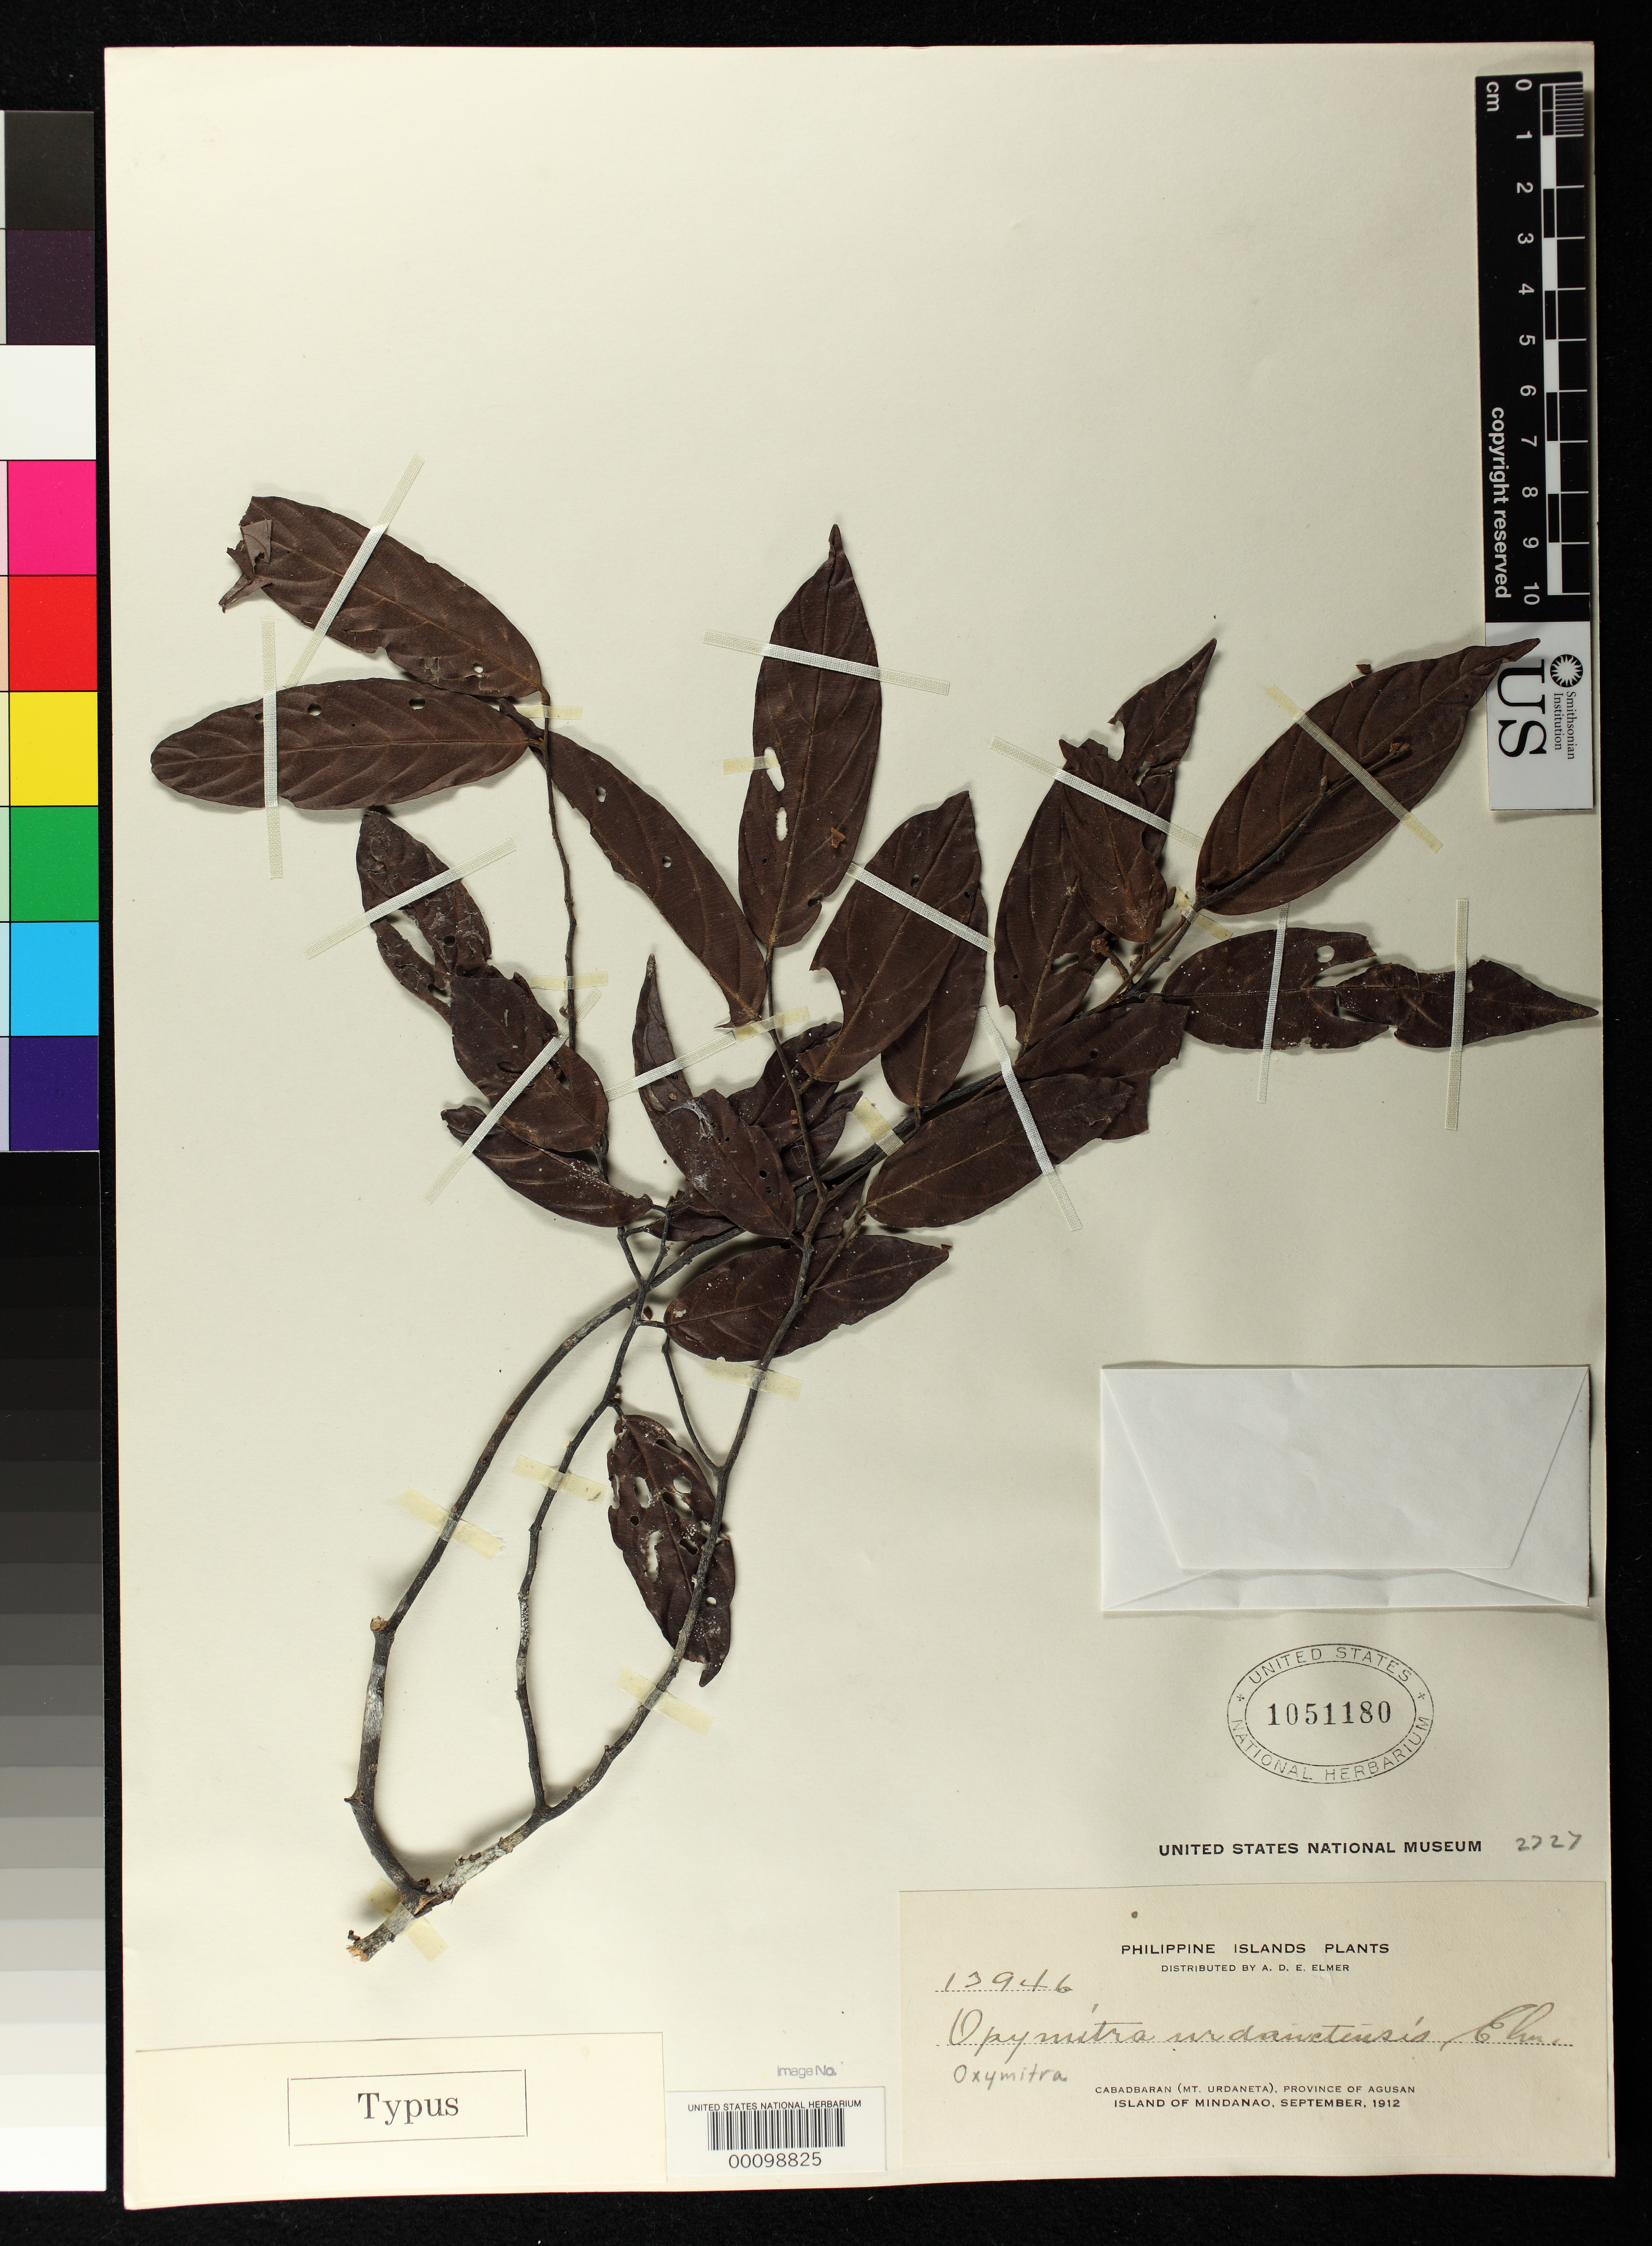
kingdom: Plantae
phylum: Tracheophyta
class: Magnoliopsida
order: Magnoliales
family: Annonaceae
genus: Oxymitra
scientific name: Oxymitra urdanetensis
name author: Elmer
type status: Isotype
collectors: A. D. E. Elmer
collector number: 13946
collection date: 1912-07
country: Philippines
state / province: Caraga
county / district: Agusan del Norte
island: Mindanao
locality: Cabadbaran (Mt. Urdaneta), province of Agusan, Island of Mindanao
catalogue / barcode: US 1051180